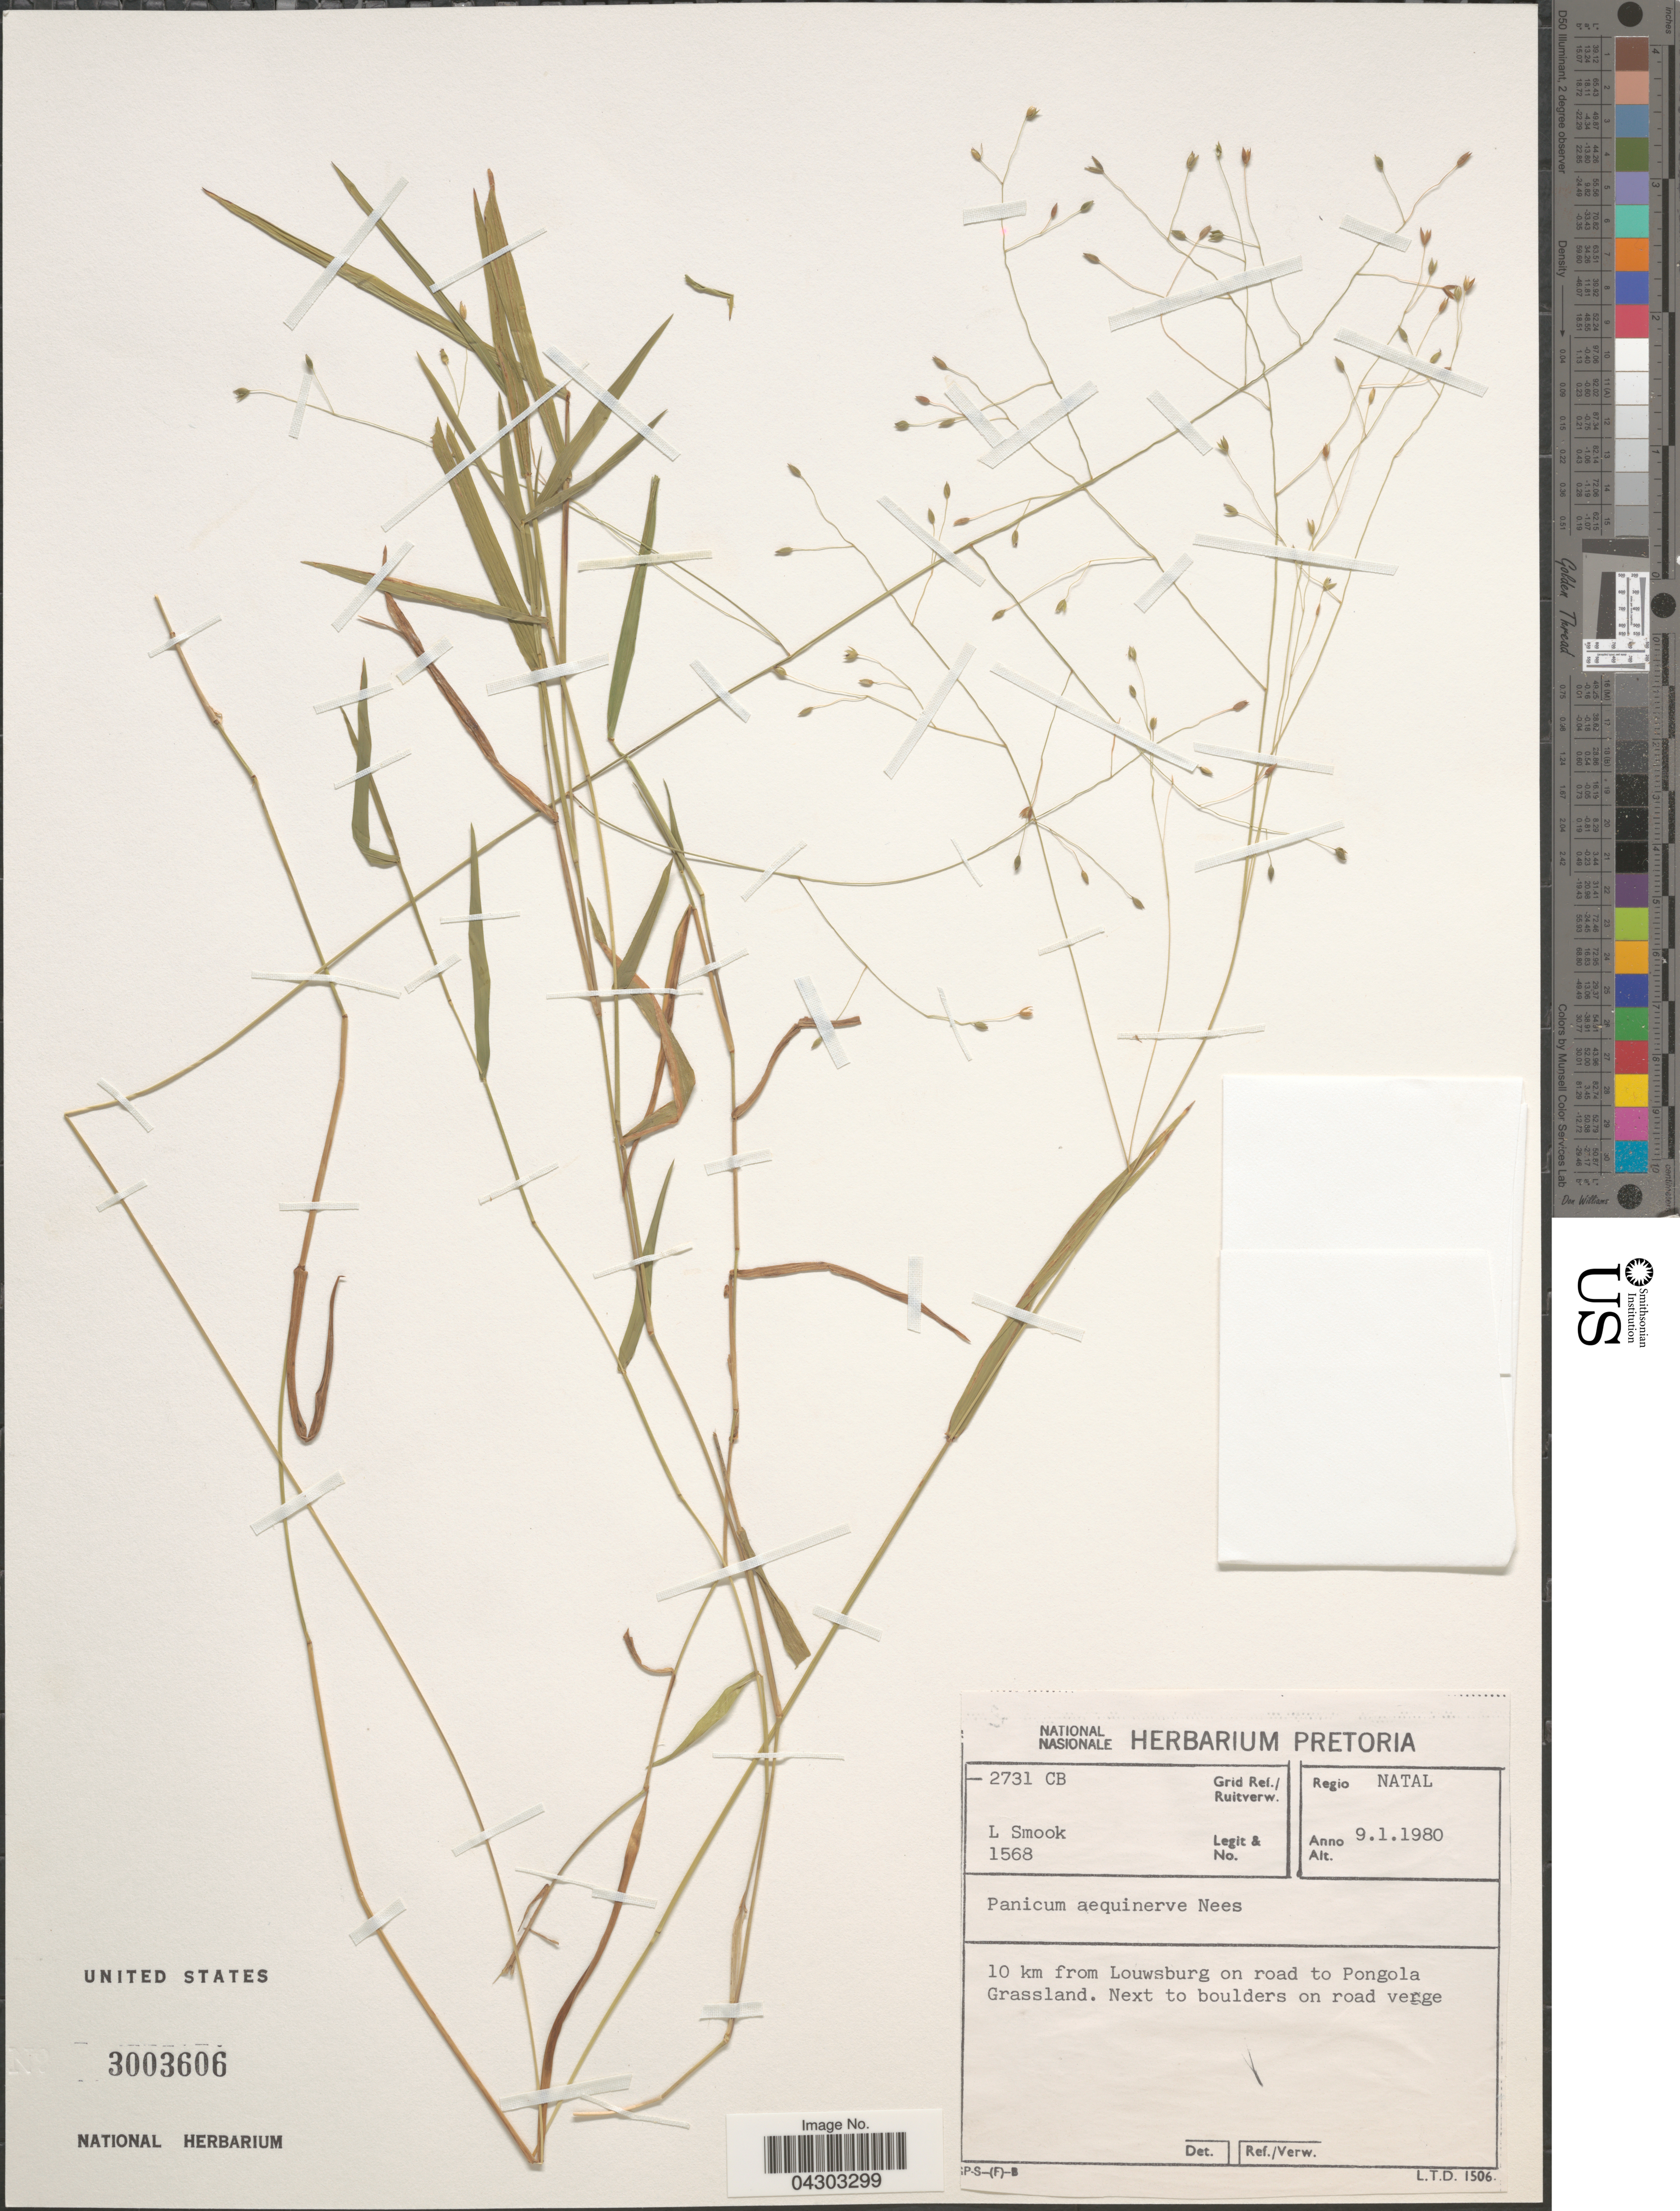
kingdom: Plantae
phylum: Tracheophyta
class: Liliopsida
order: Poales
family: Poaceae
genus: Panicum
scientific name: Panicum aequinerve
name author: Nees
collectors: L. Smook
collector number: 1568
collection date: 1980-01-09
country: South Africa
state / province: KwaZulu-Natal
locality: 2731 CB Grid Ref./Ruitverw. Regio Natal. 10 km from Louwsburg on road to Pongola Grassland. Next to boulders on road verge.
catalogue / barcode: US 3003606